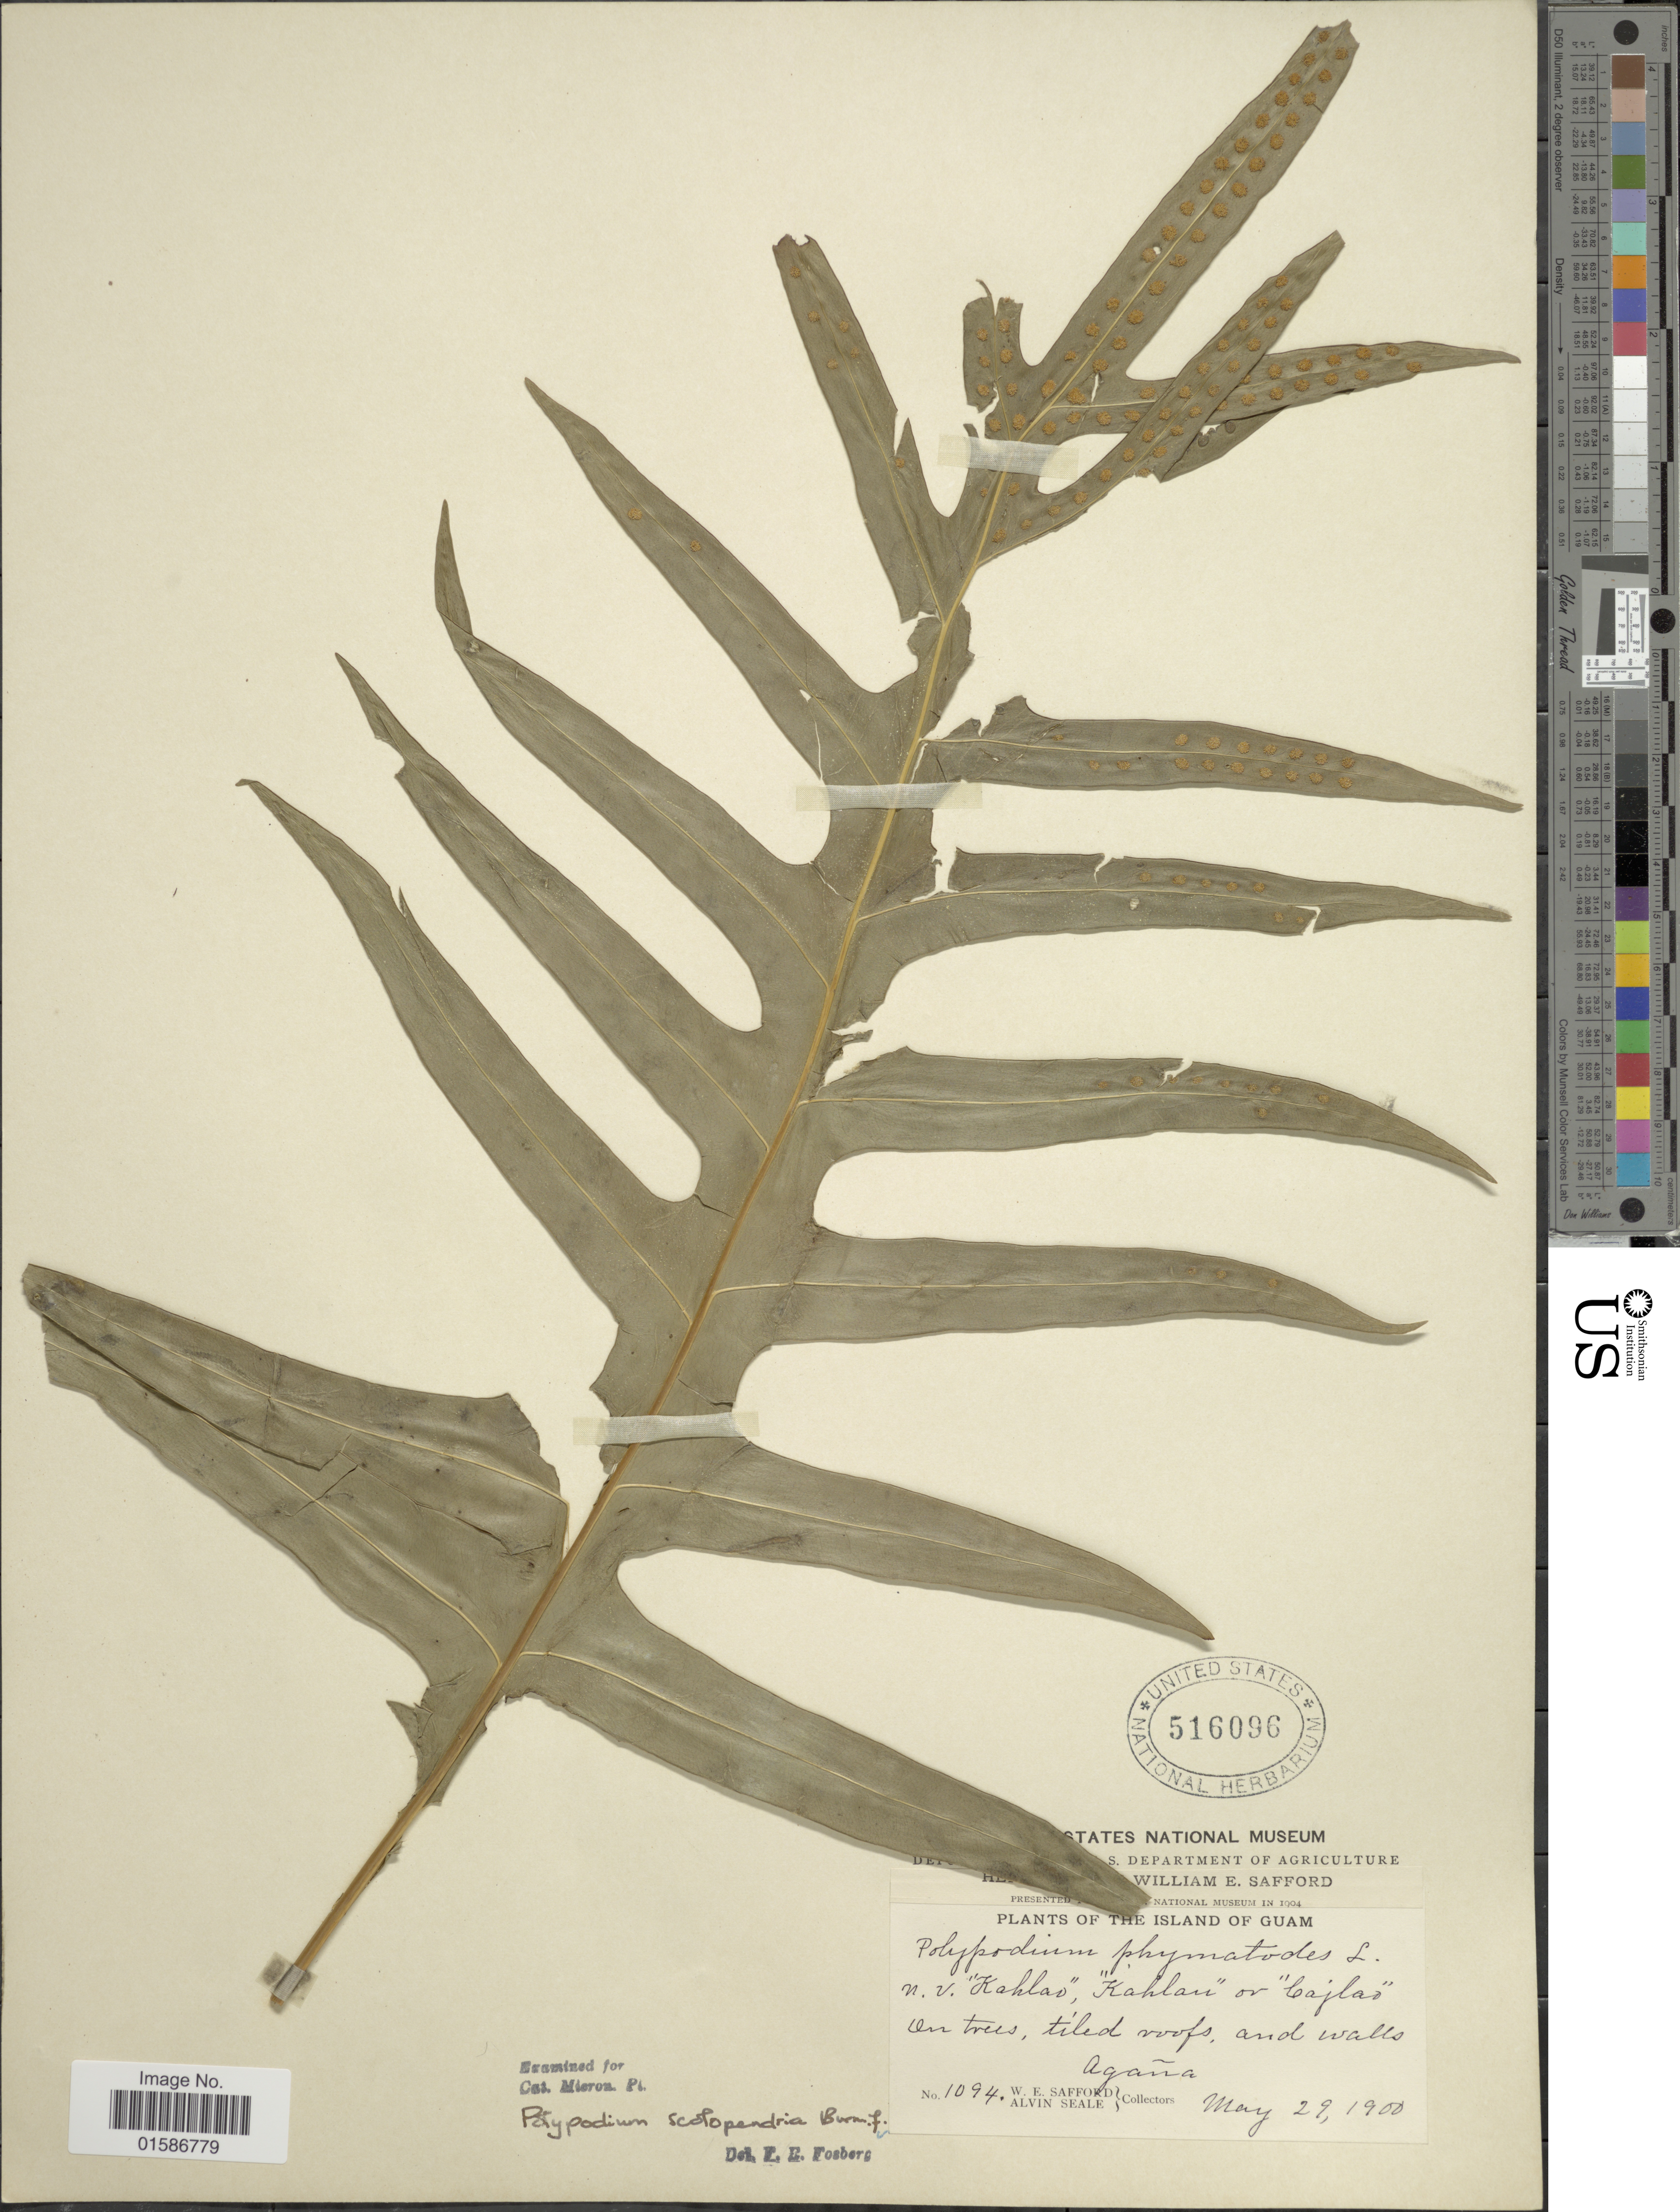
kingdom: Plantae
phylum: Tracheophyta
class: Polypodiopsida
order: Polypodiales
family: Polypodiaceae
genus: Microsorum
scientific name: Microsorum scolopendria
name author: (Burm. f.) Copel.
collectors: W. E. Safford & A. Seale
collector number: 1094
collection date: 1900-05-29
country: Guam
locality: The Island of Guam, Agaña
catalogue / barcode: US 516096